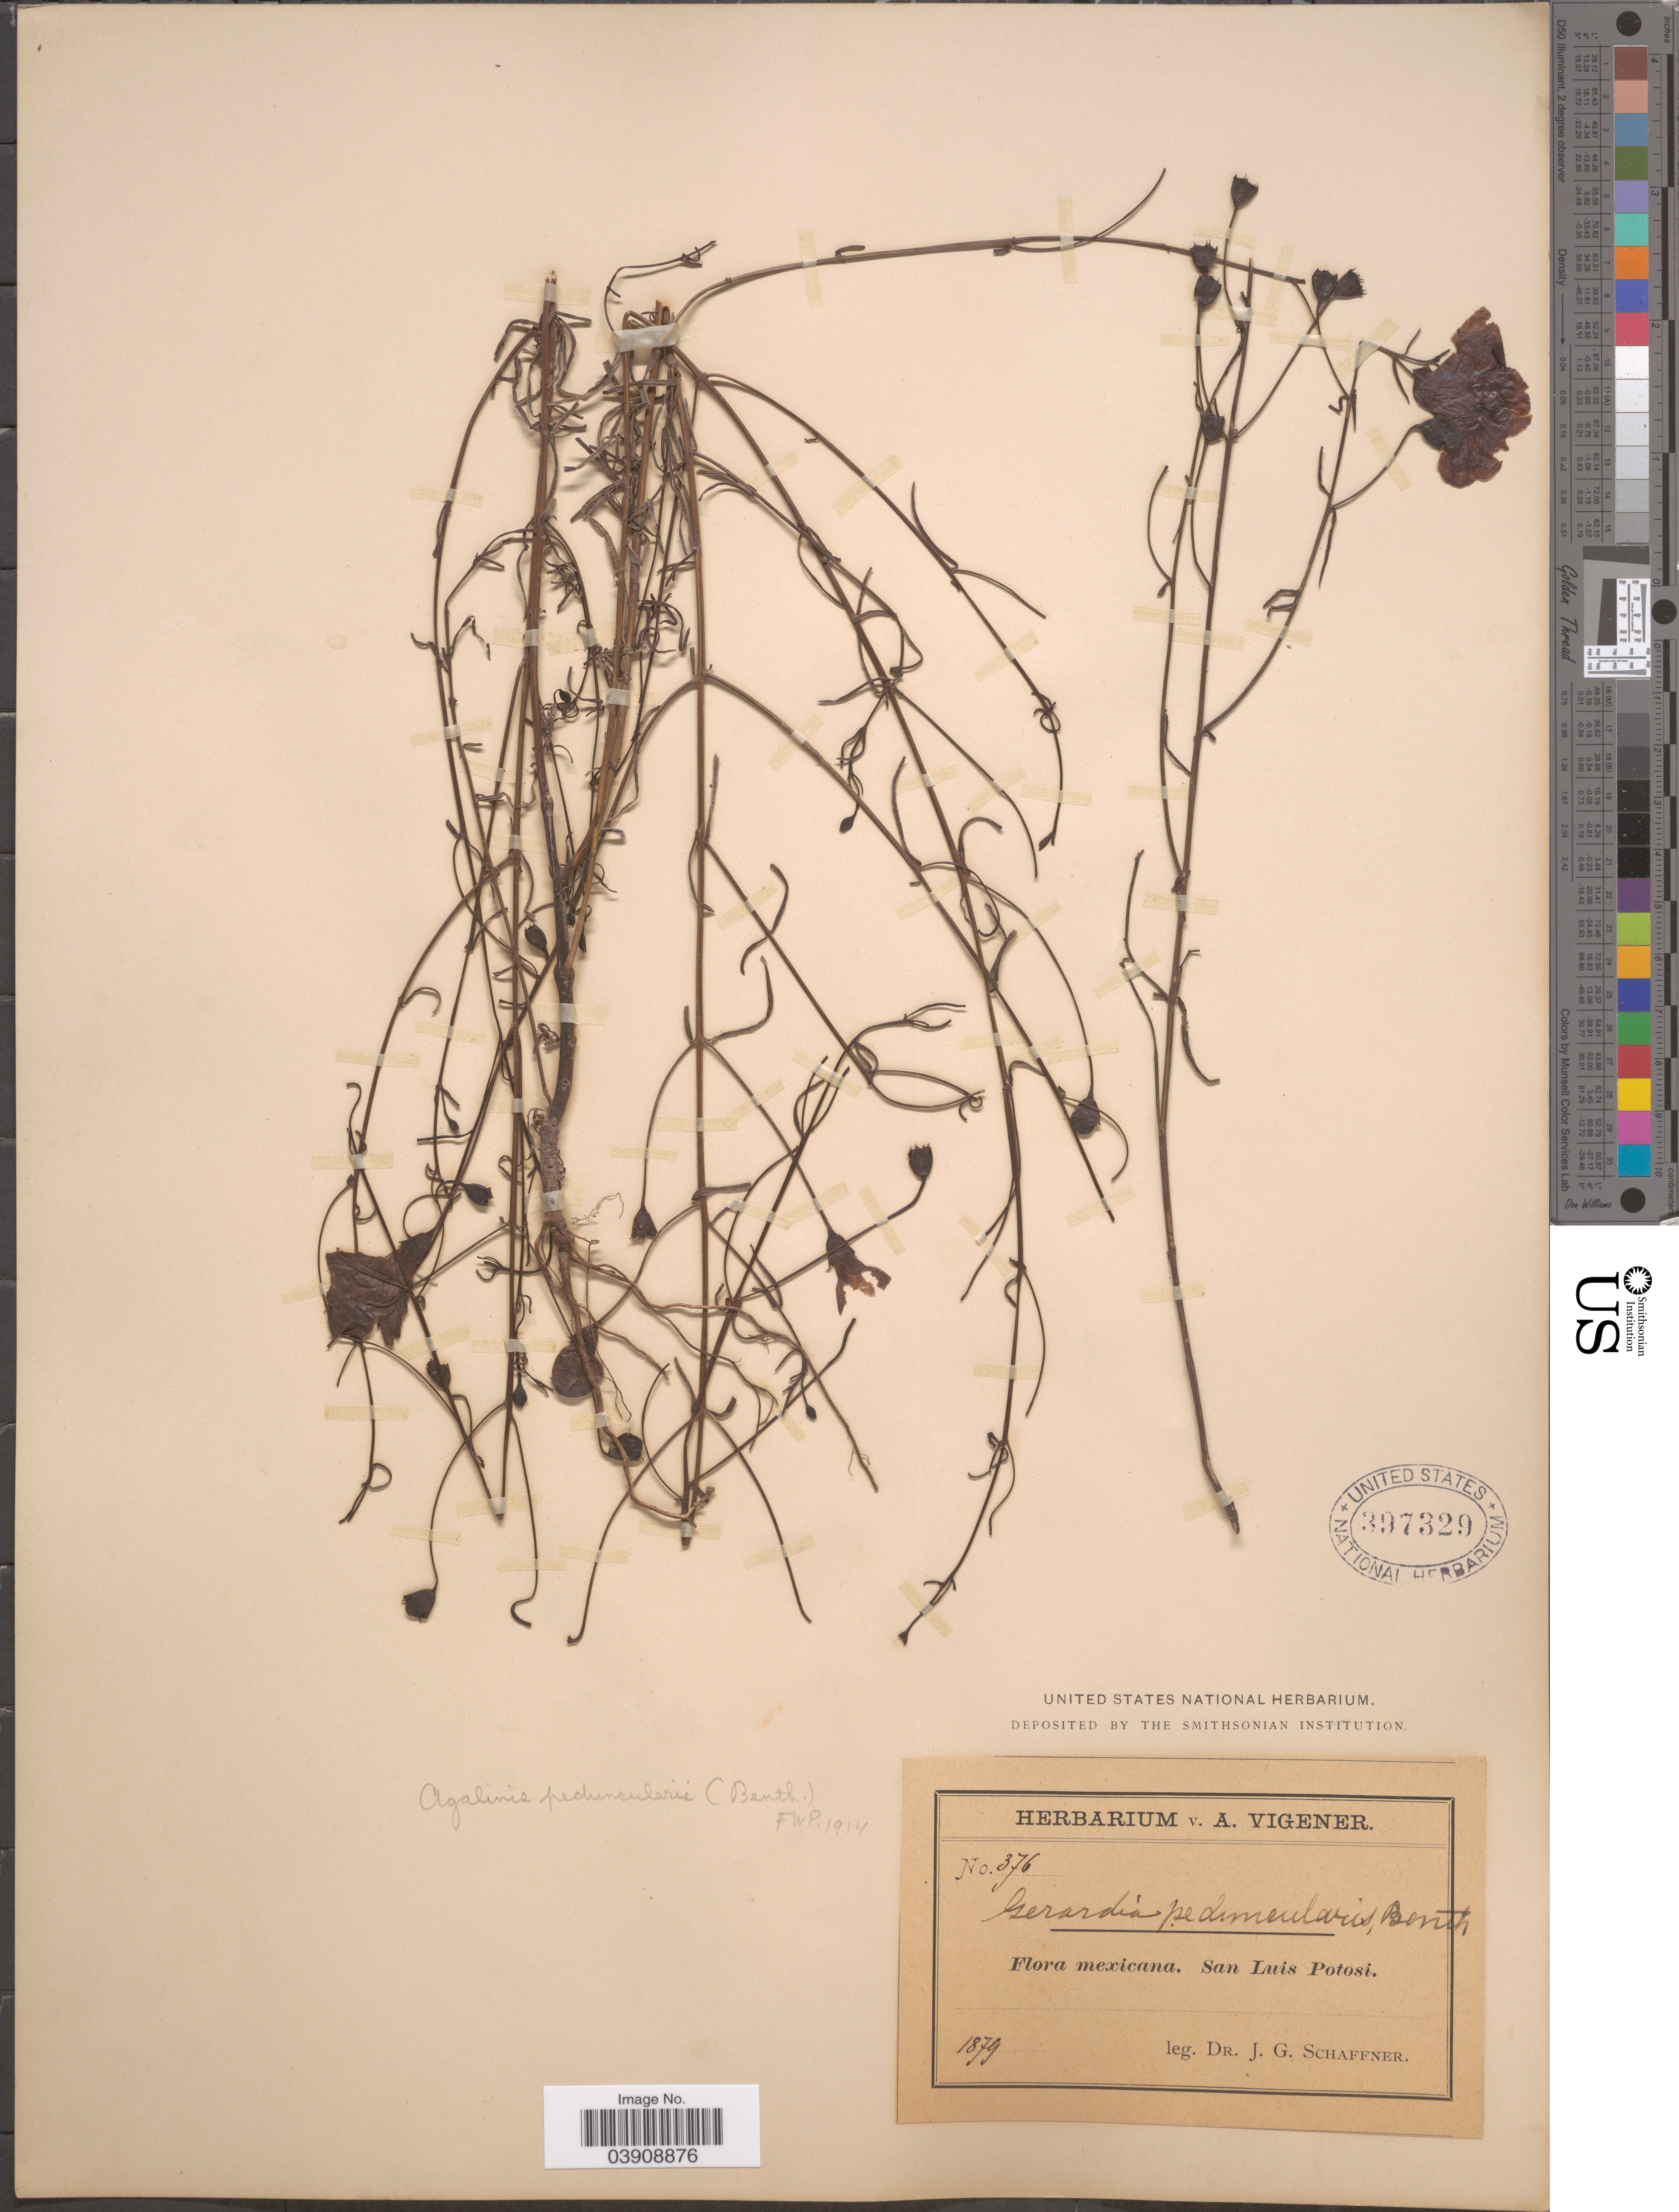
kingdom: Plantae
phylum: Tracheophyta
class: Magnoliopsida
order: Lamiales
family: Orobanchaceae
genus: Agalinis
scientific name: Agalinis peduncularis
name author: (Benth.) Pennell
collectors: J. G. Schaffner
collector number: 376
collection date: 1879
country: Mexico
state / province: San Luis Potosí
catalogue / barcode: US 397329